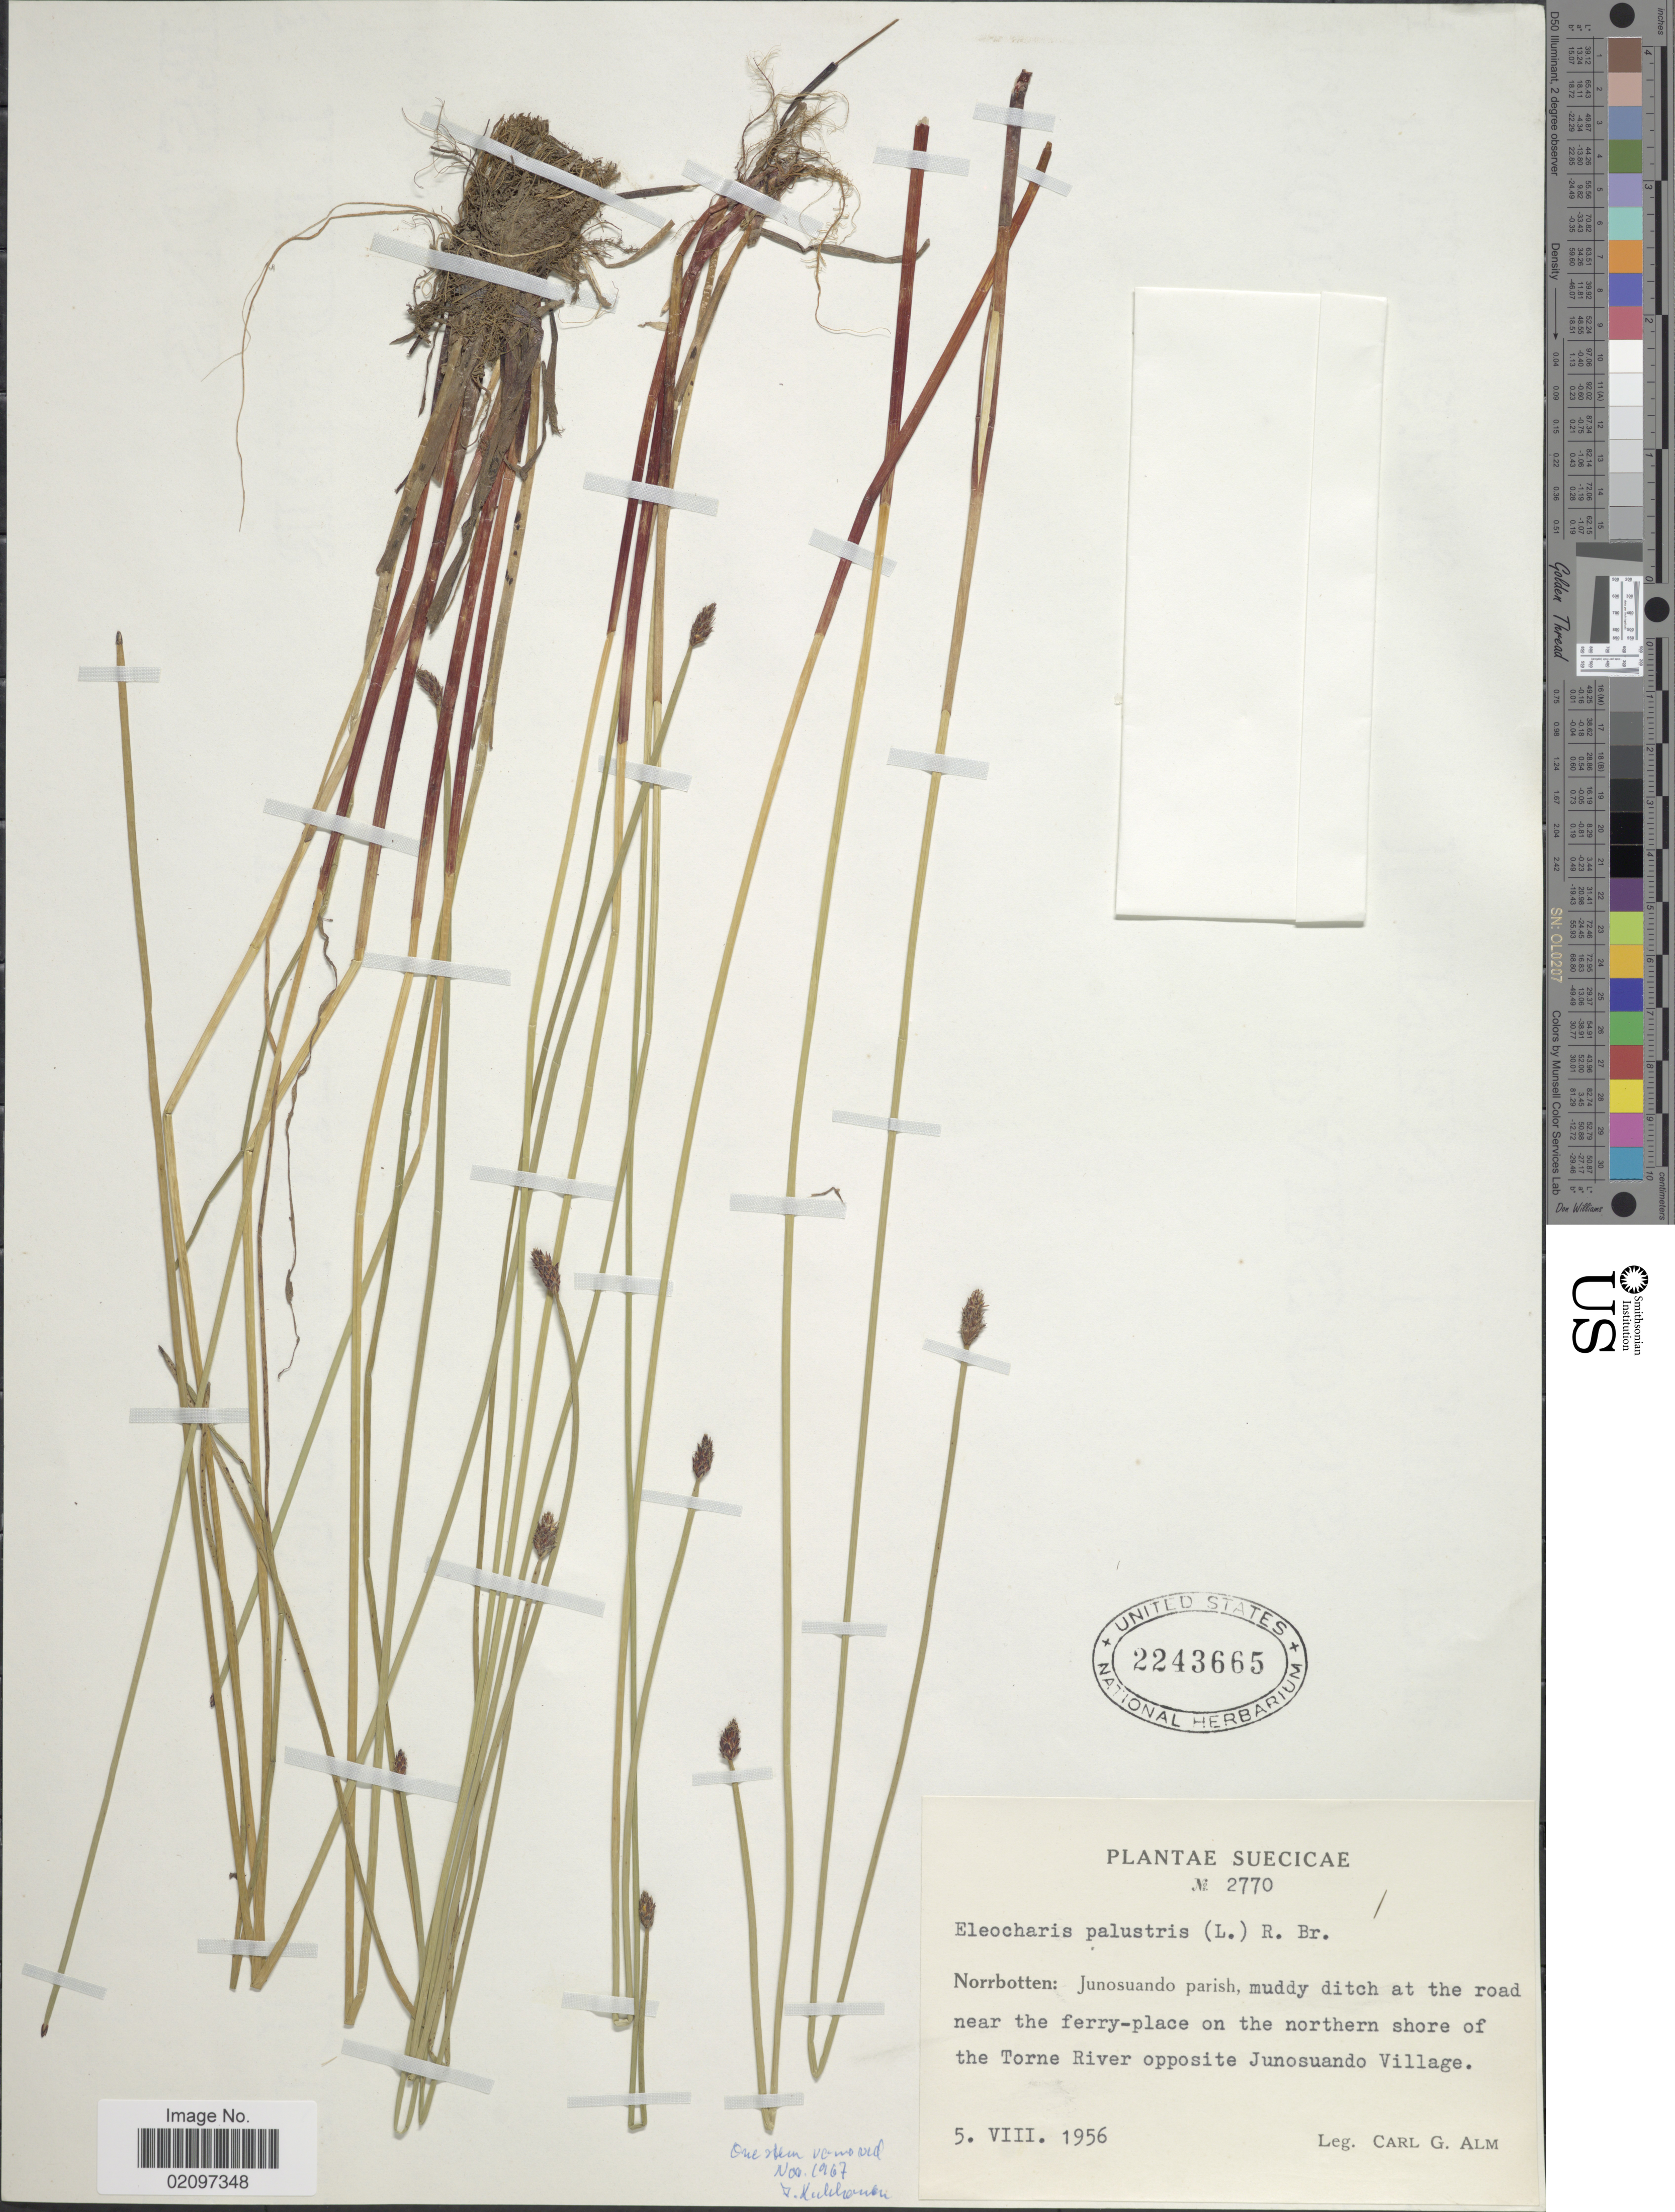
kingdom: Plantae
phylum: Tracheophyta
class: Liliopsida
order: Poales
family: Cyperaceae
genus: Eleocharis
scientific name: Eleocharis palustris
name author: (L.) Roem. & Schult.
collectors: C. G. Alm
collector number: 2770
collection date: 1956-08-05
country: Sweden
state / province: Norrbotten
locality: Norrbottons: Junosuando parish, muddy ditch at the road near the ferry-place on the northern shore of the Torne River opposite Junosuando Village.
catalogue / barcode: US 2243665